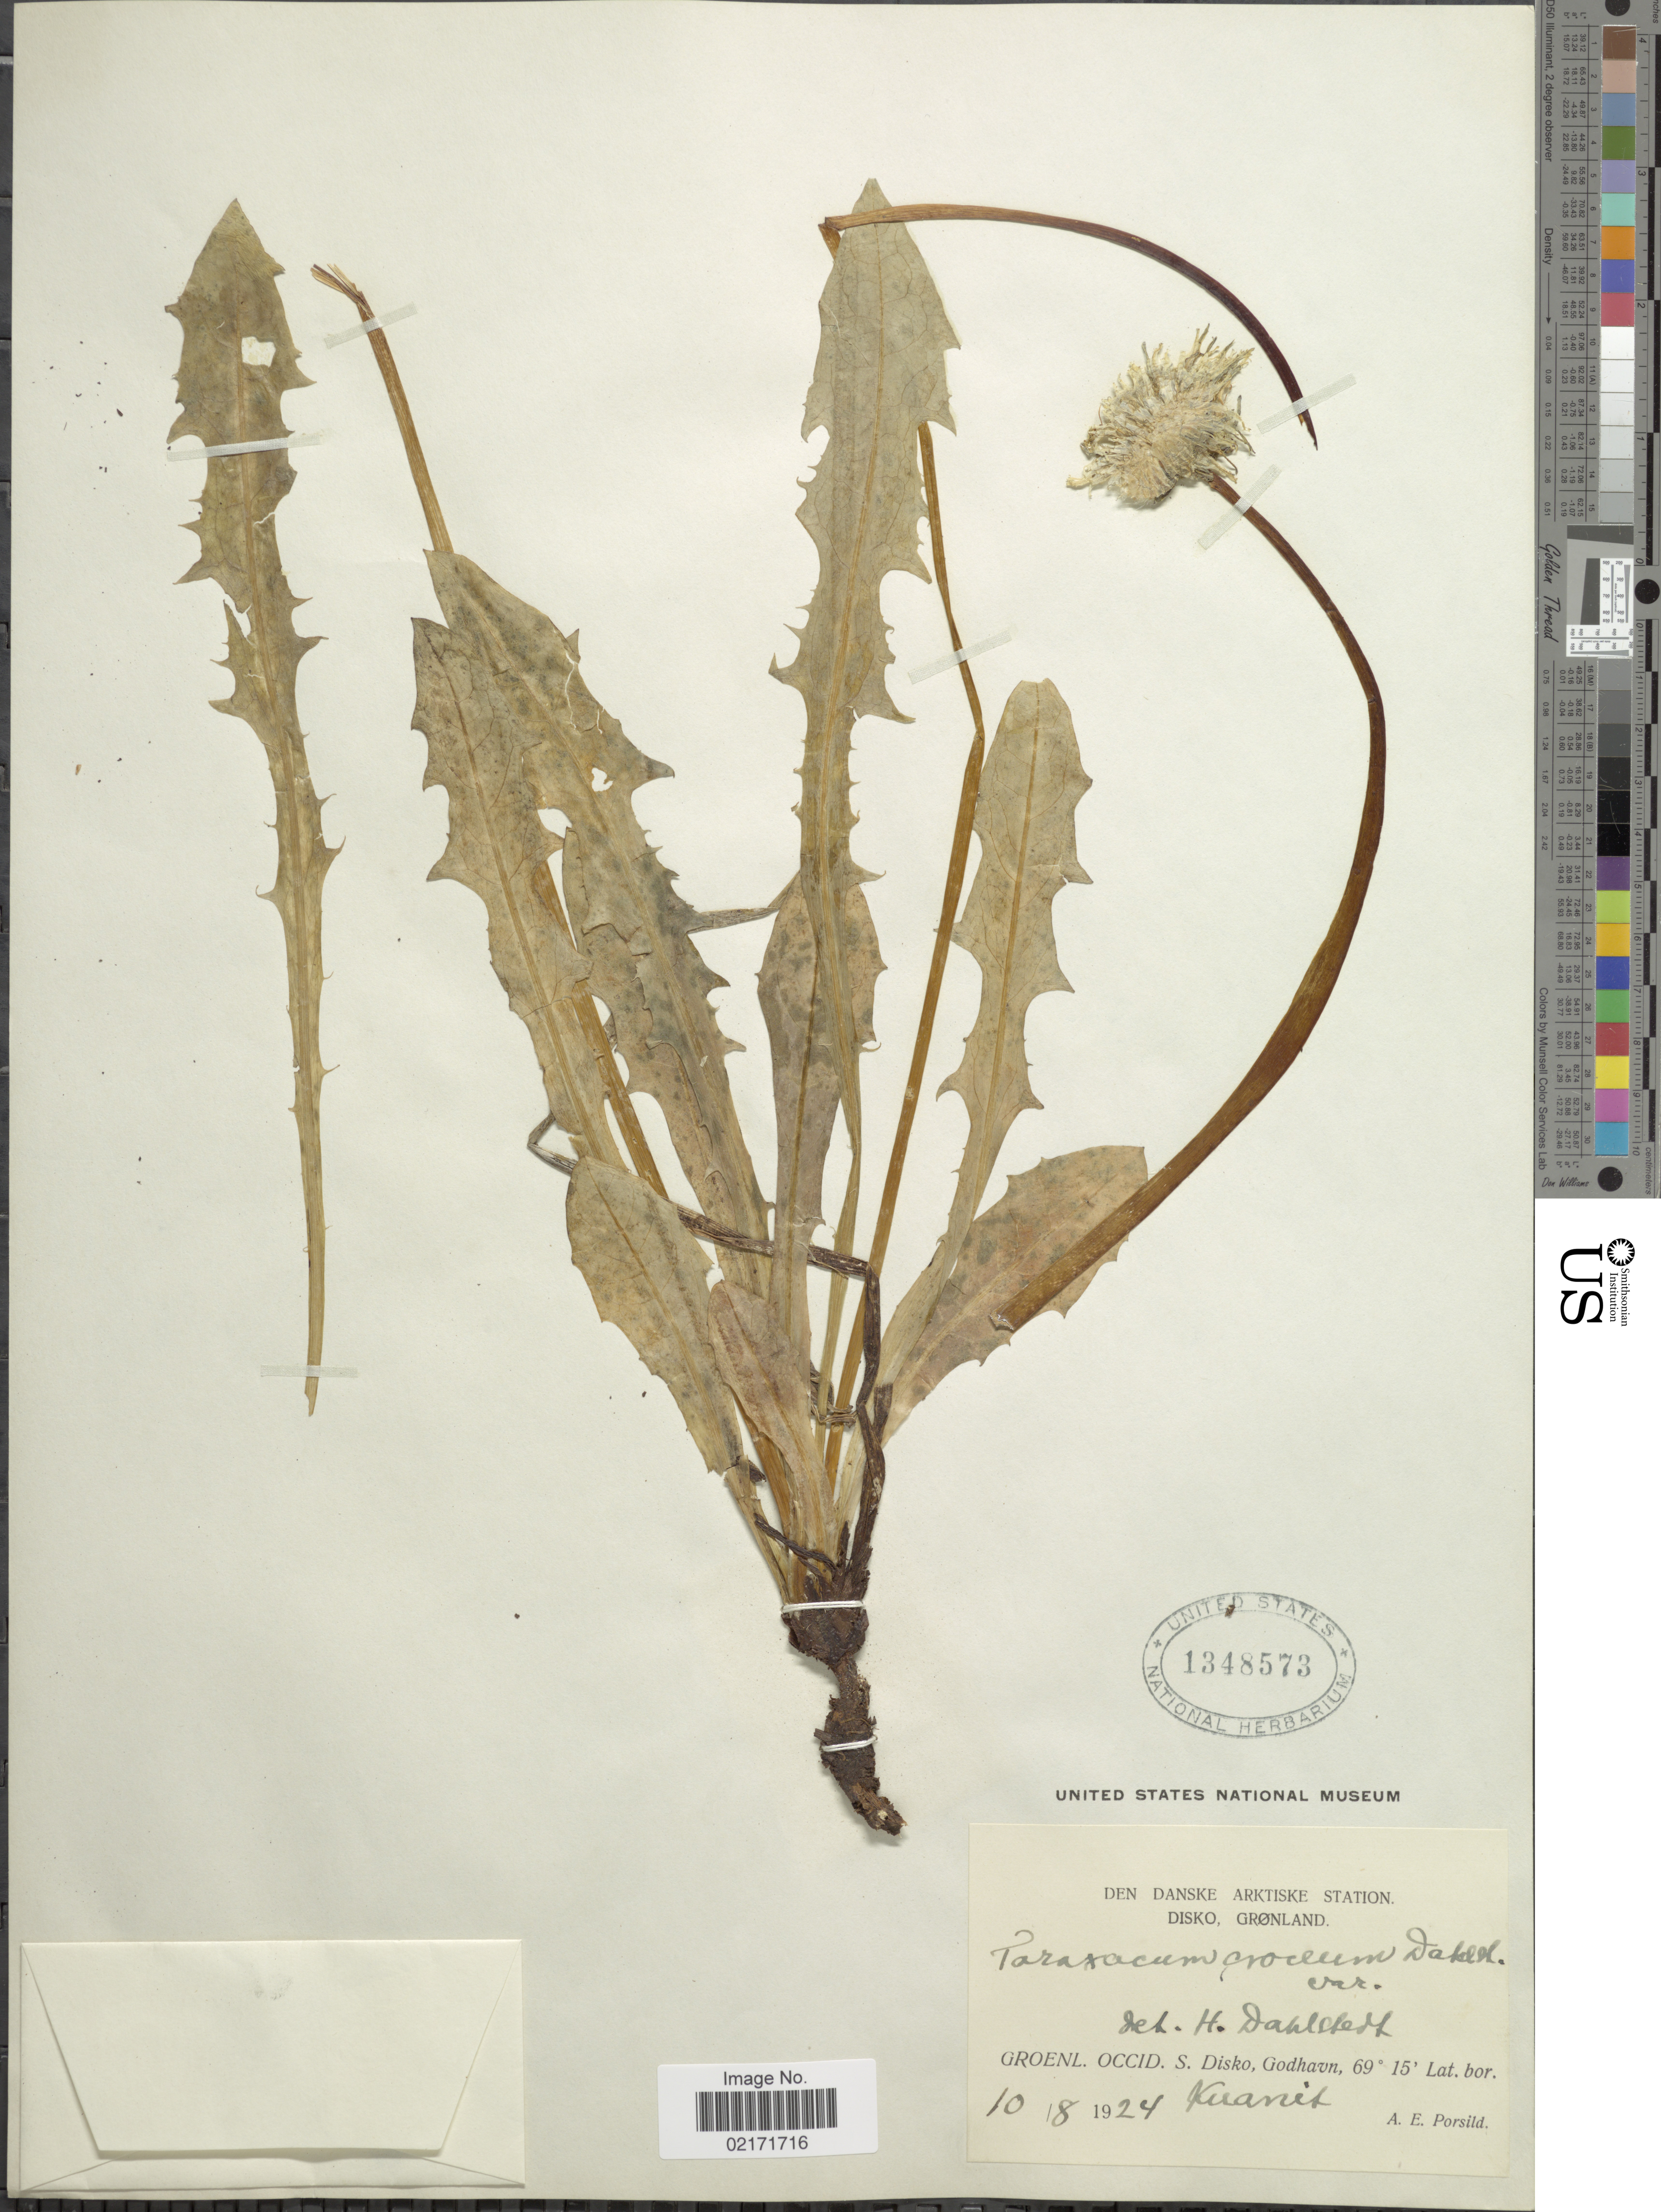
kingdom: Plantae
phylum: Tracheophyta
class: Magnoliopsida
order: Asterales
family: Asteraceae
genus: Taraxacum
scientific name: Taraxacum croceum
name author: Dahlst.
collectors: A. E. Porsild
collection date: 1924-08-10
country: Greenland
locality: Den Danske Arktiske Station. Disko, Grønland. Groenl. Occid. S. Disko, Godhavn. Kuanit.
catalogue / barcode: US 1348573